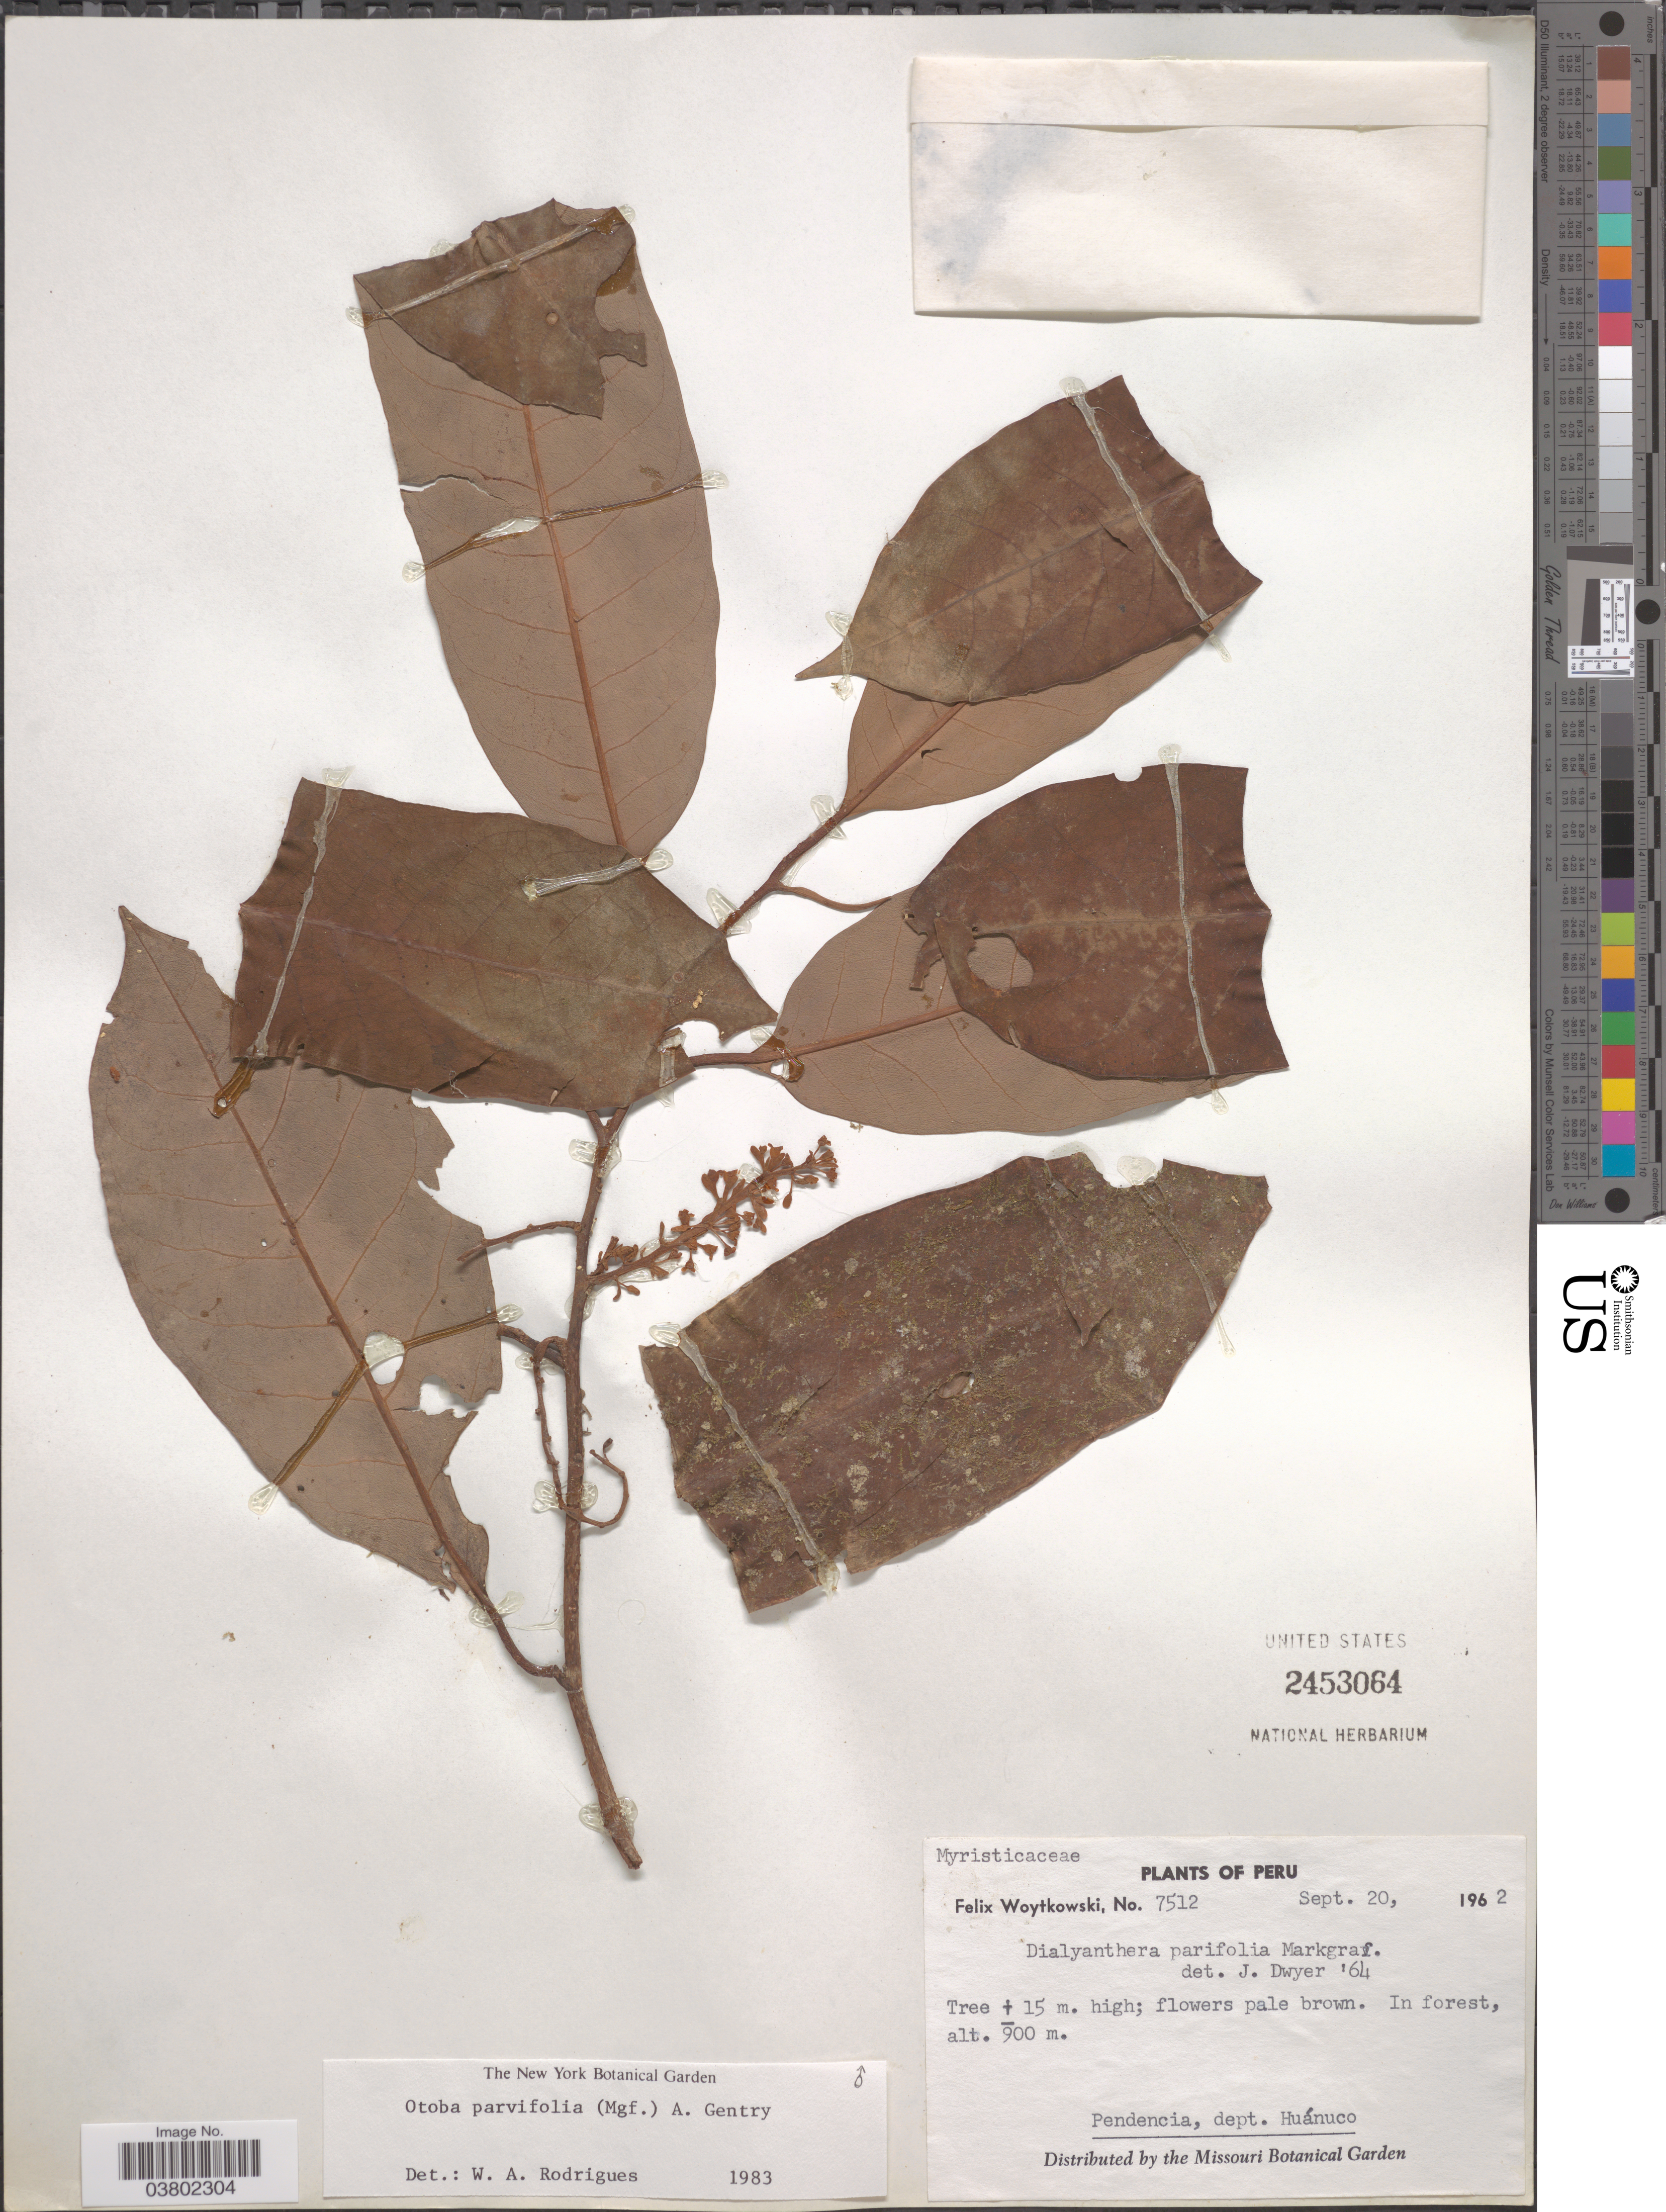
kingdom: Plantae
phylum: Tracheophyta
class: Magnoliopsida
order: Magnoliales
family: Myristicaceae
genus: Otoba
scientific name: Otoba parvifolia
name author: (Markgr.) A.H. Gentry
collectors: F. Woytkowski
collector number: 7512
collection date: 1962-09-20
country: Peru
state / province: Huánuco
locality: Pendencia, dept. Huánuco.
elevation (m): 900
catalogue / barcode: US 2453064